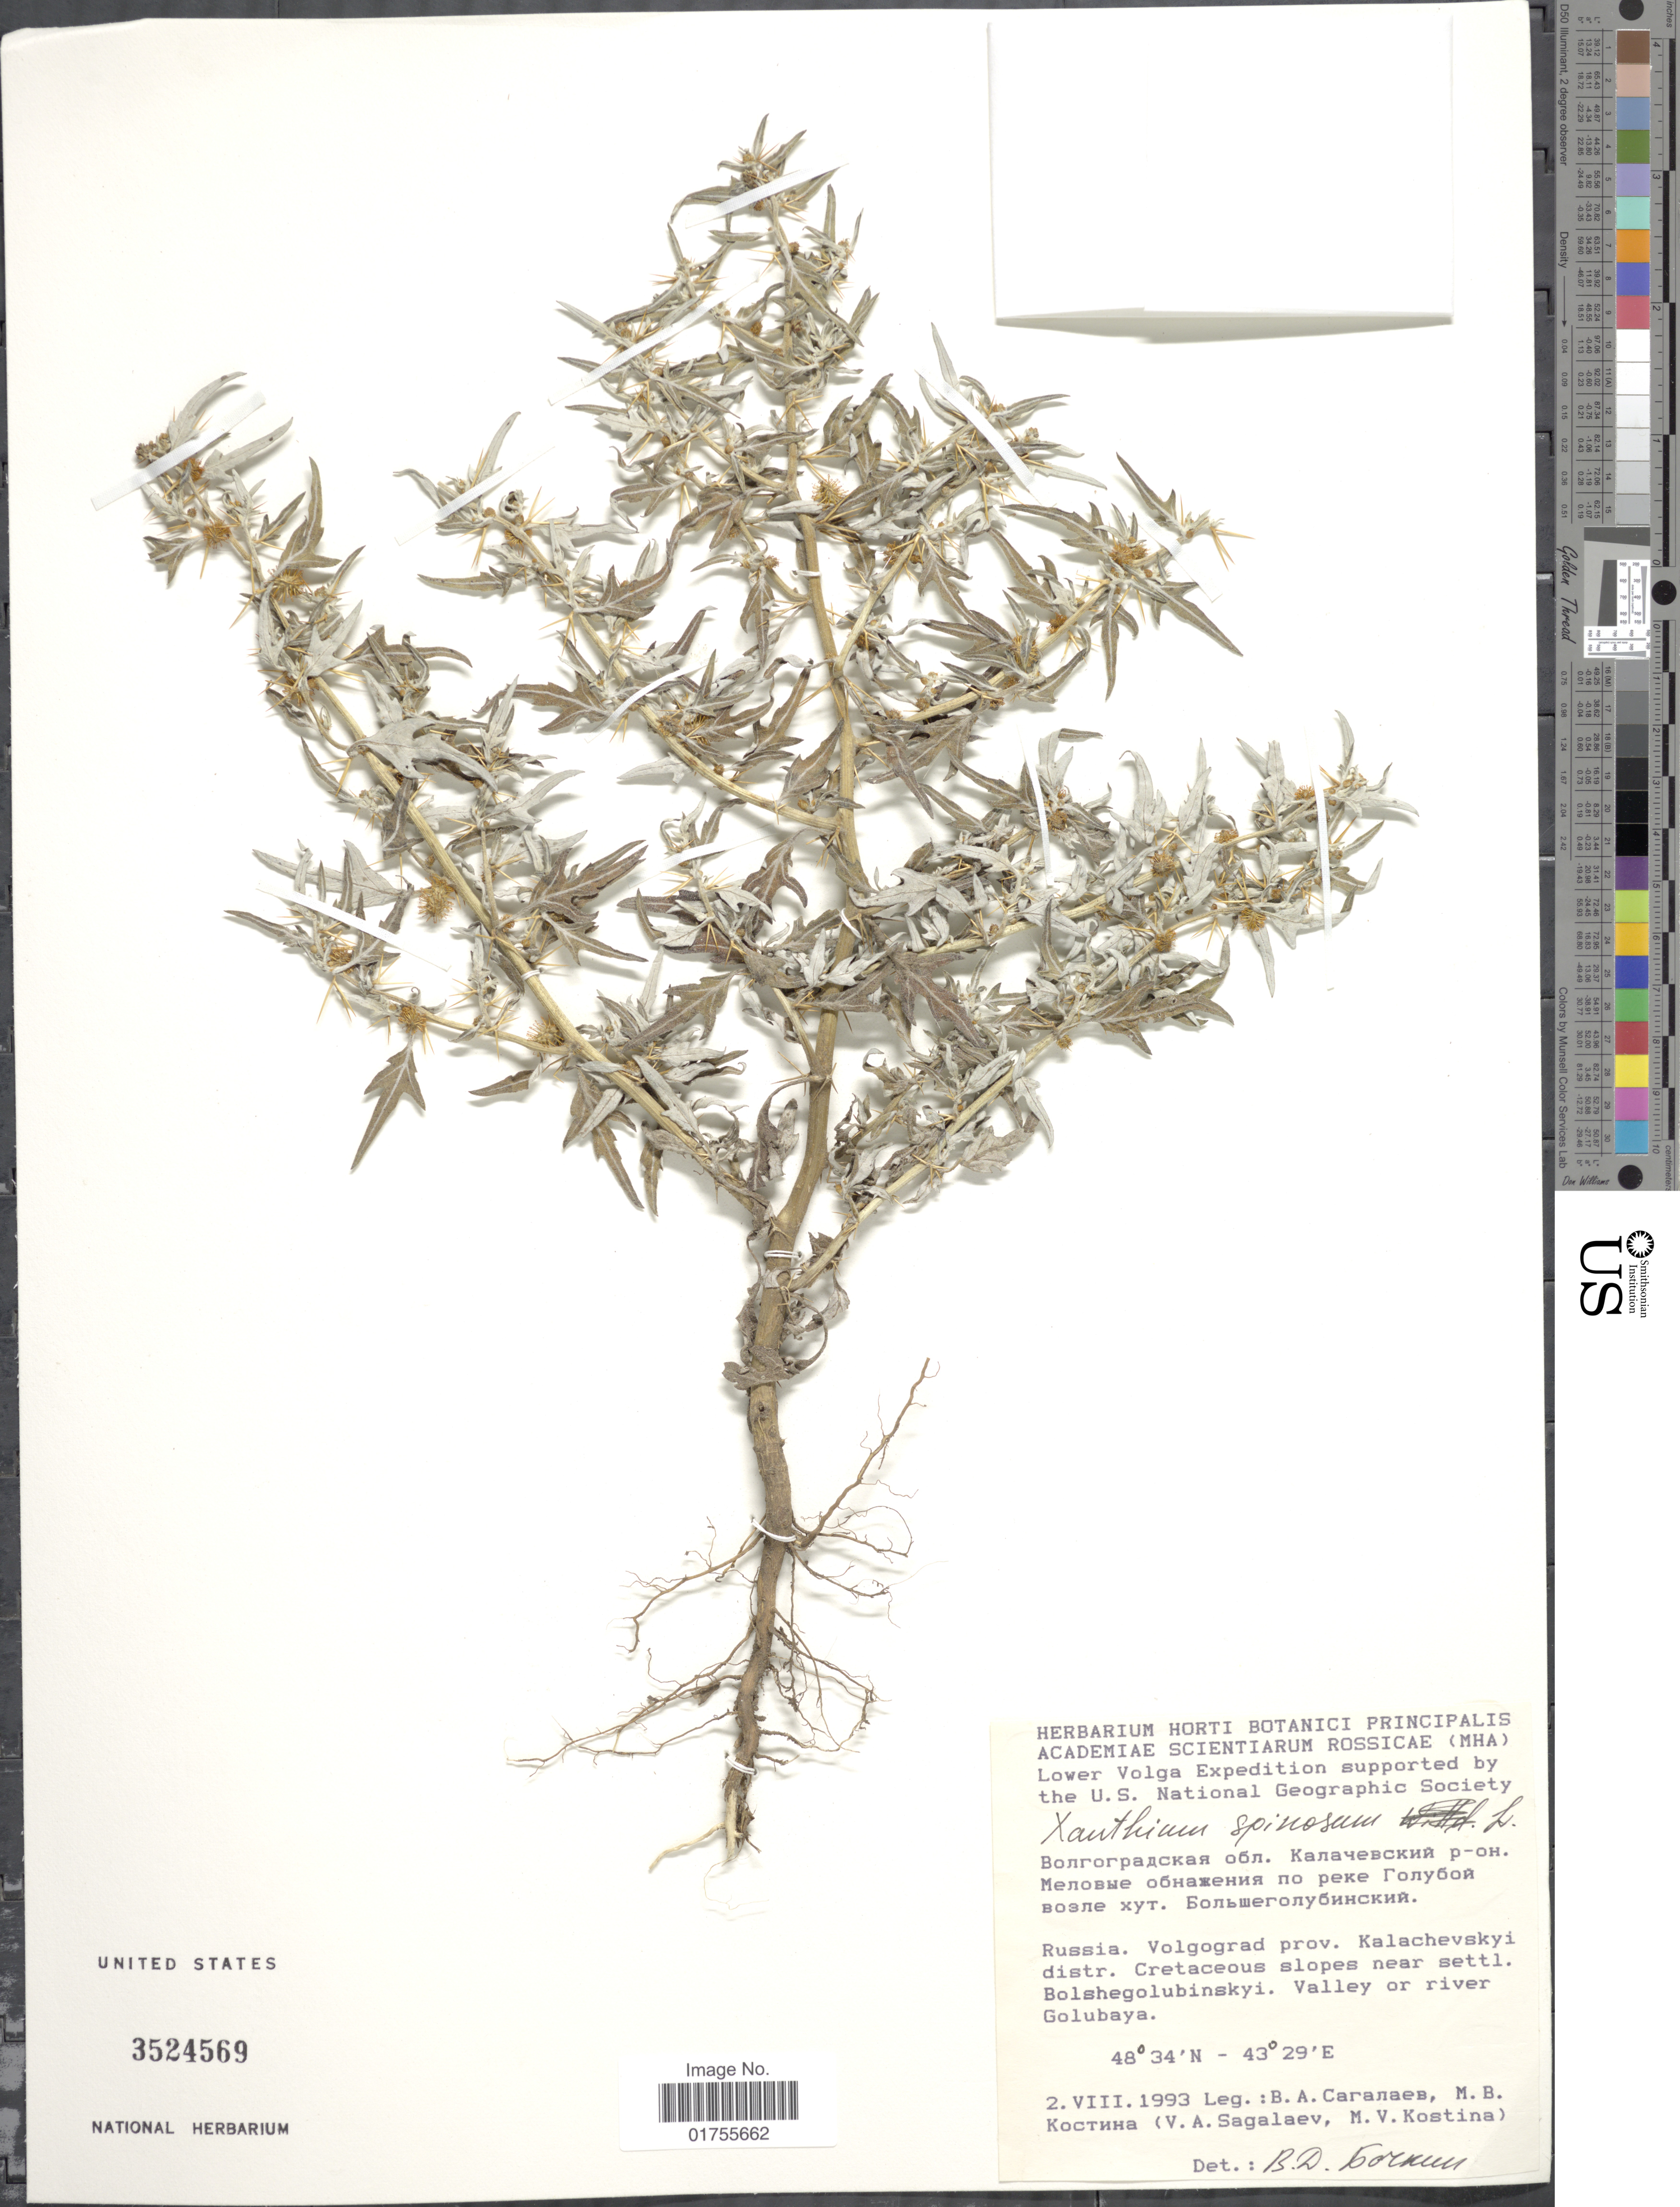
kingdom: Plantae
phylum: Tracheophyta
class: Magnoliopsida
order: Asterales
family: Asteraceae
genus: Xanthium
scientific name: Xanthium spinosum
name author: L.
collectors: V. Sagalaev & M. Kostina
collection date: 1993-08-02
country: Russian Federation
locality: Russia. Volgograd prov. Kalachevskyi dist. Cretaceous slopes near settl. Bolshegolubinsky. Valley or river Golubaya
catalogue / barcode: US 3524569